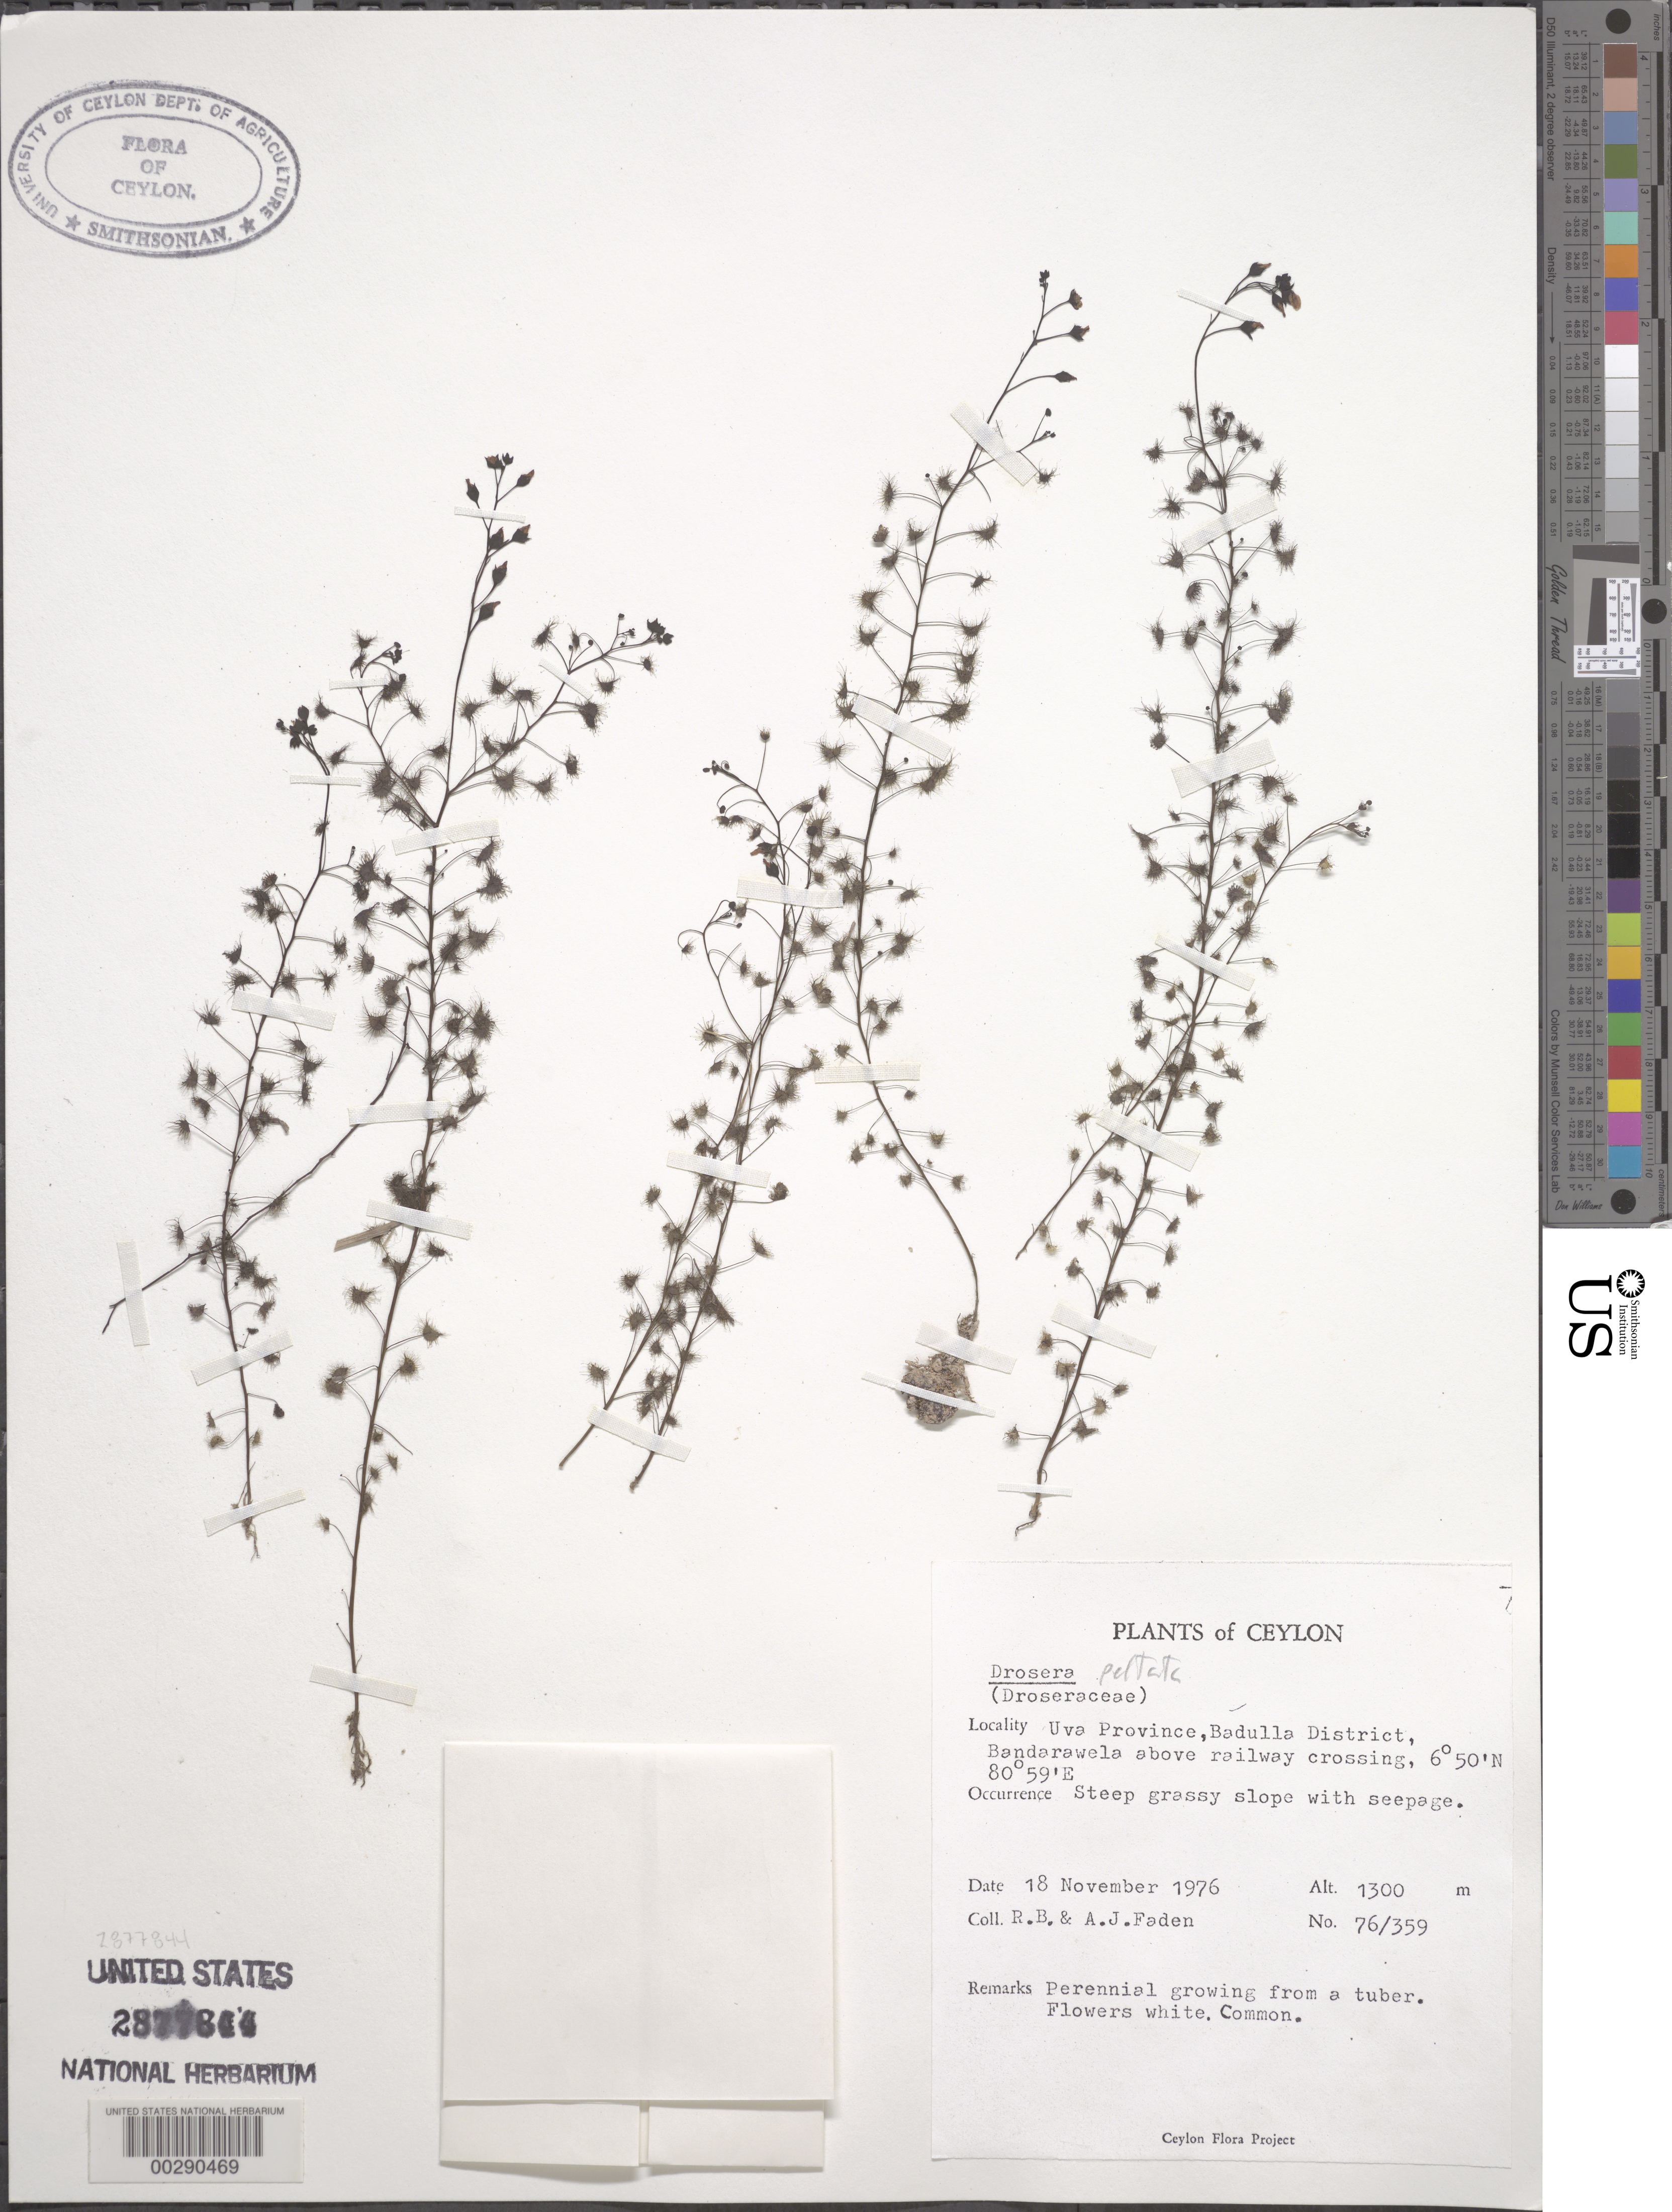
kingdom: Plantae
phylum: Tracheophyta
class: Magnoliopsida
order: Caryophyllales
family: Droseraceae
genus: Drosera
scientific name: Drosera sp.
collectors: R. B. Faden & A. J. Faden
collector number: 76/359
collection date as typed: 18 Nov 1976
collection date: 1976-11-18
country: Sri Lanka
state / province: Uva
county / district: Badulla Dist.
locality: Bandarawela above railway crossing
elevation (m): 1300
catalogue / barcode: US 2877844